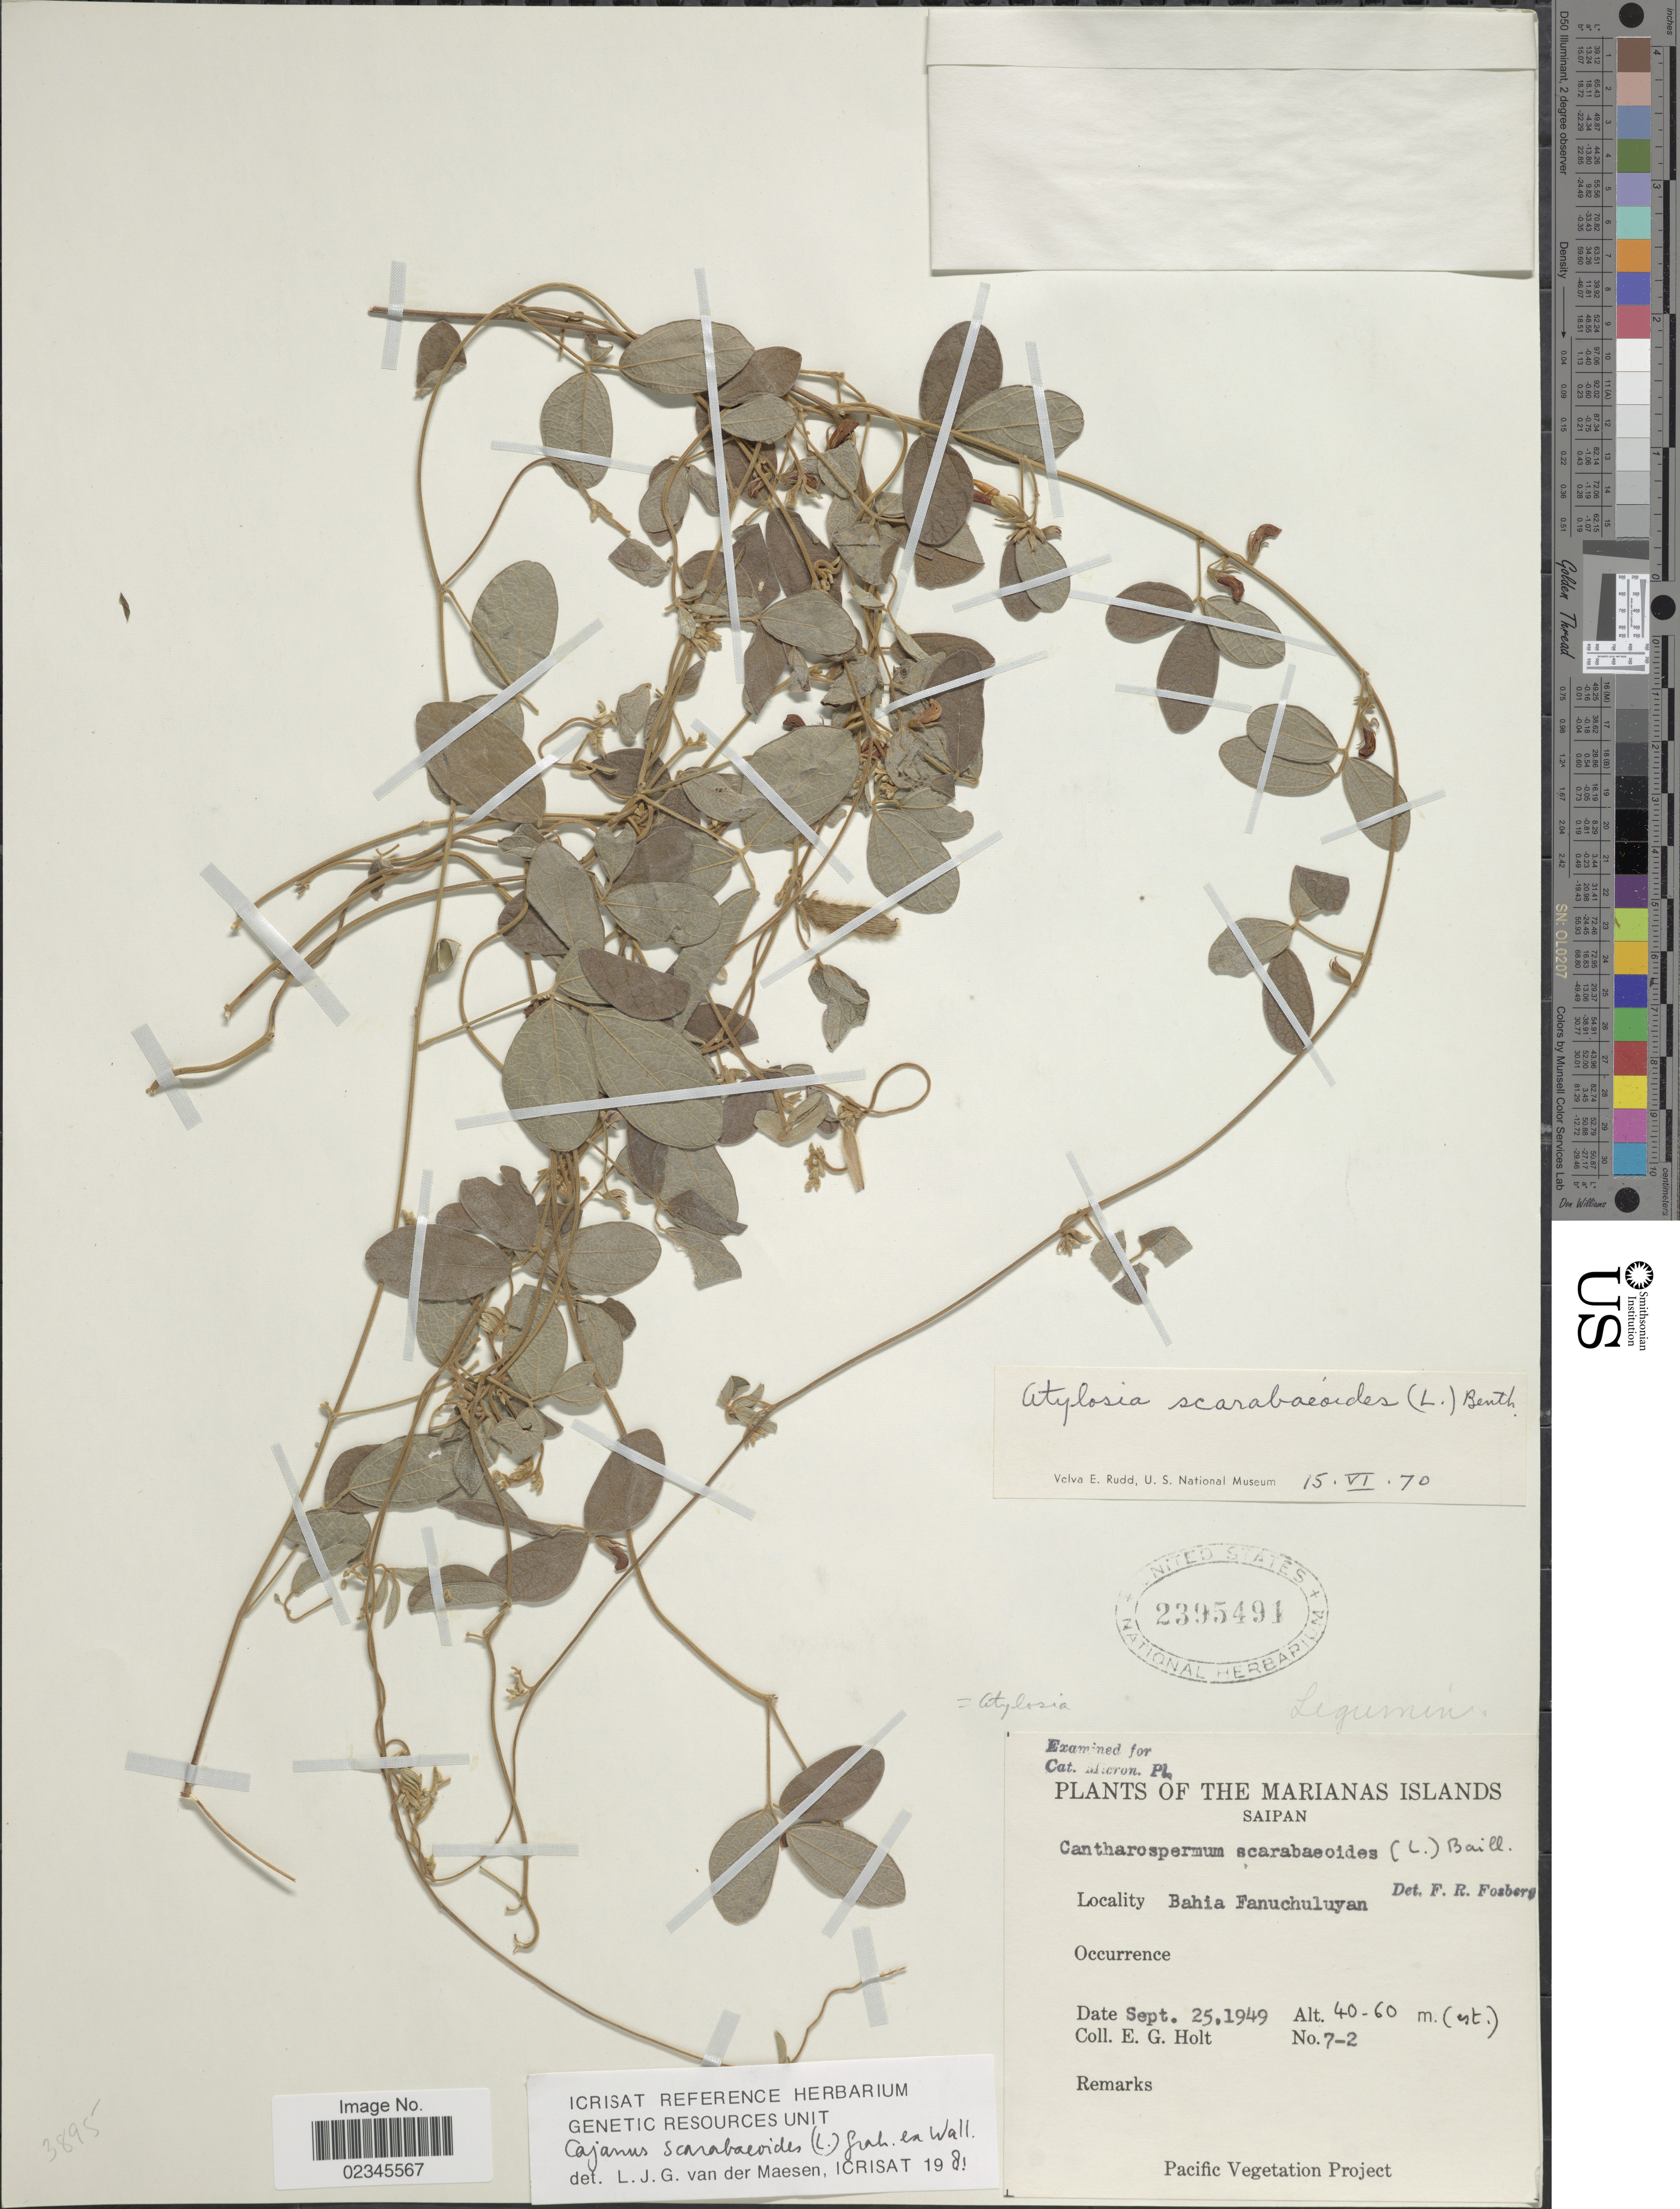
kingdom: Plantae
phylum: Tracheophyta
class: Magnoliopsida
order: Fabales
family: Fabaceae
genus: Cajanus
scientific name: Cajanus scarabaeoides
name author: (L.) Thou. ex Graham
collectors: E. G. Holt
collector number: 7.2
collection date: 1949-09-25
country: Northern Mariana Islands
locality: Marianas Islands. Saipan. Bahia Fanuchuluyan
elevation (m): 40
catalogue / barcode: US 2395491